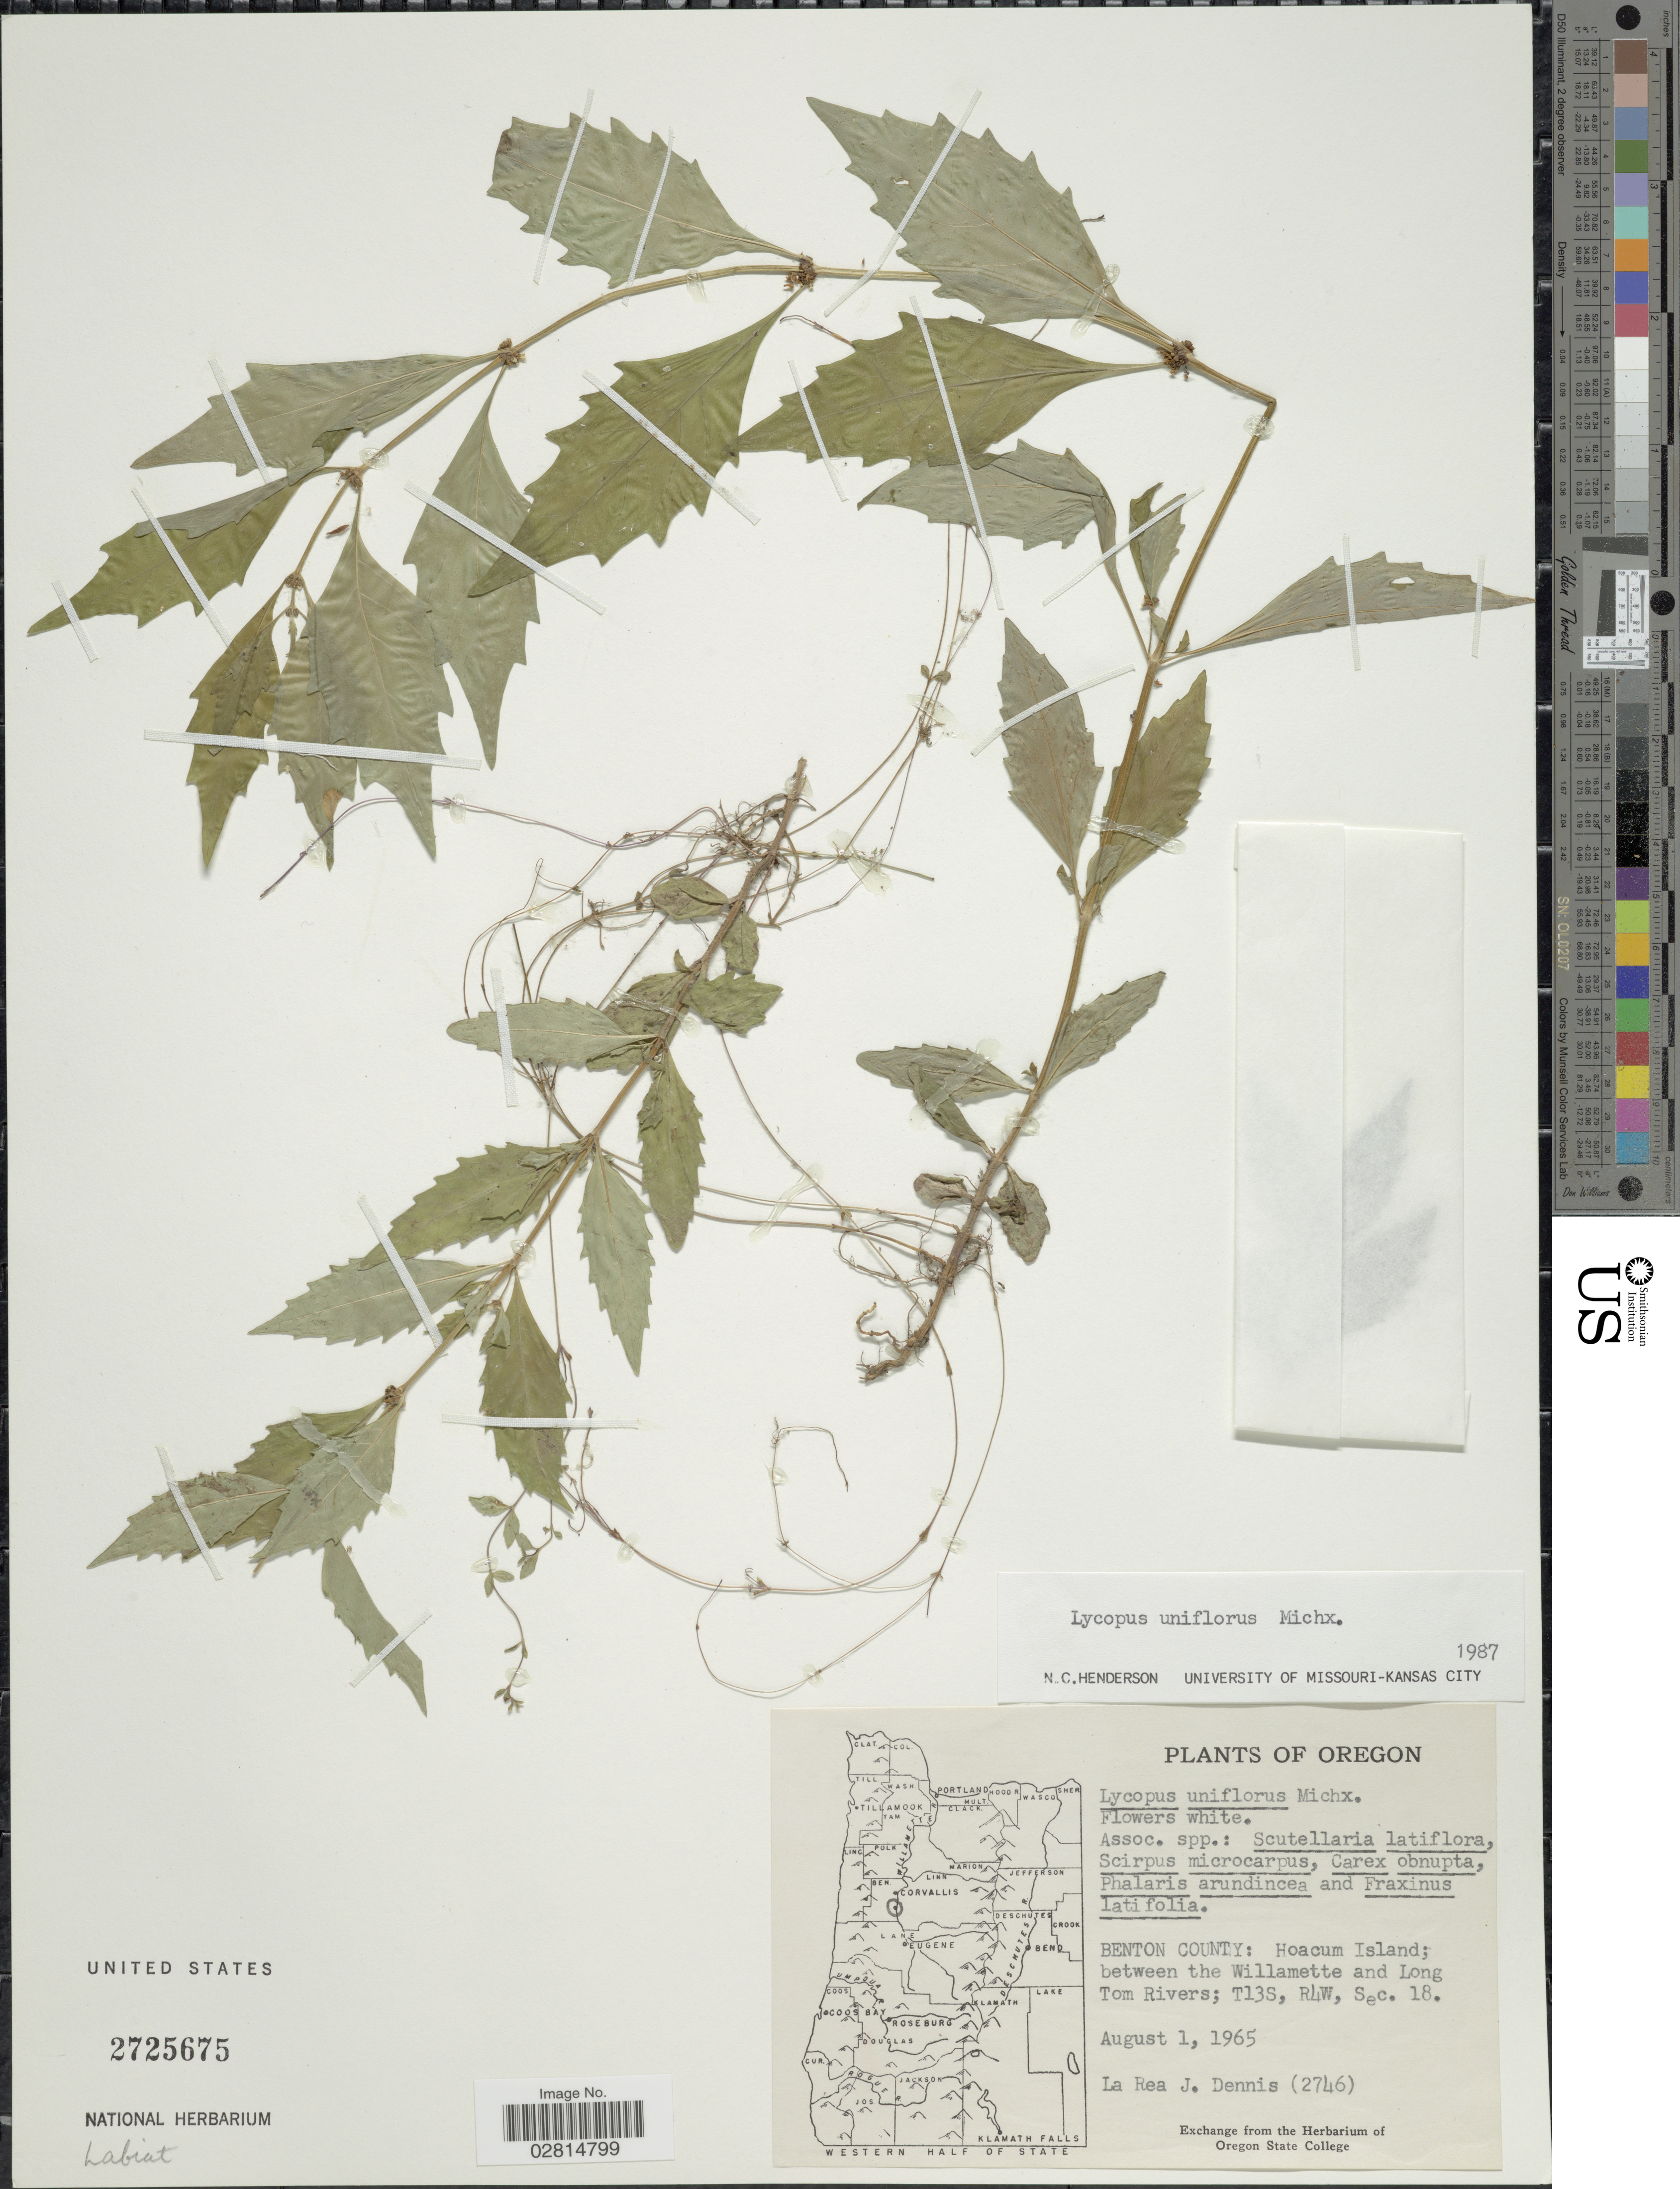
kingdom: Plantae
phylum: Tracheophyta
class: Magnoliopsida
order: Lamiales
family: Lamiaceae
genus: Lycopus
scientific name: Lycopus uniflorus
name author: Michx.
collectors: L. Dennis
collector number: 2746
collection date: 1965-08-01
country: United States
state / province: Oregon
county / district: Benton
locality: Benton County: Hoacum Island; between the Willamette and LongTom Rivers; T13S, R4W, Sec. 18.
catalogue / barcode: US 2725675